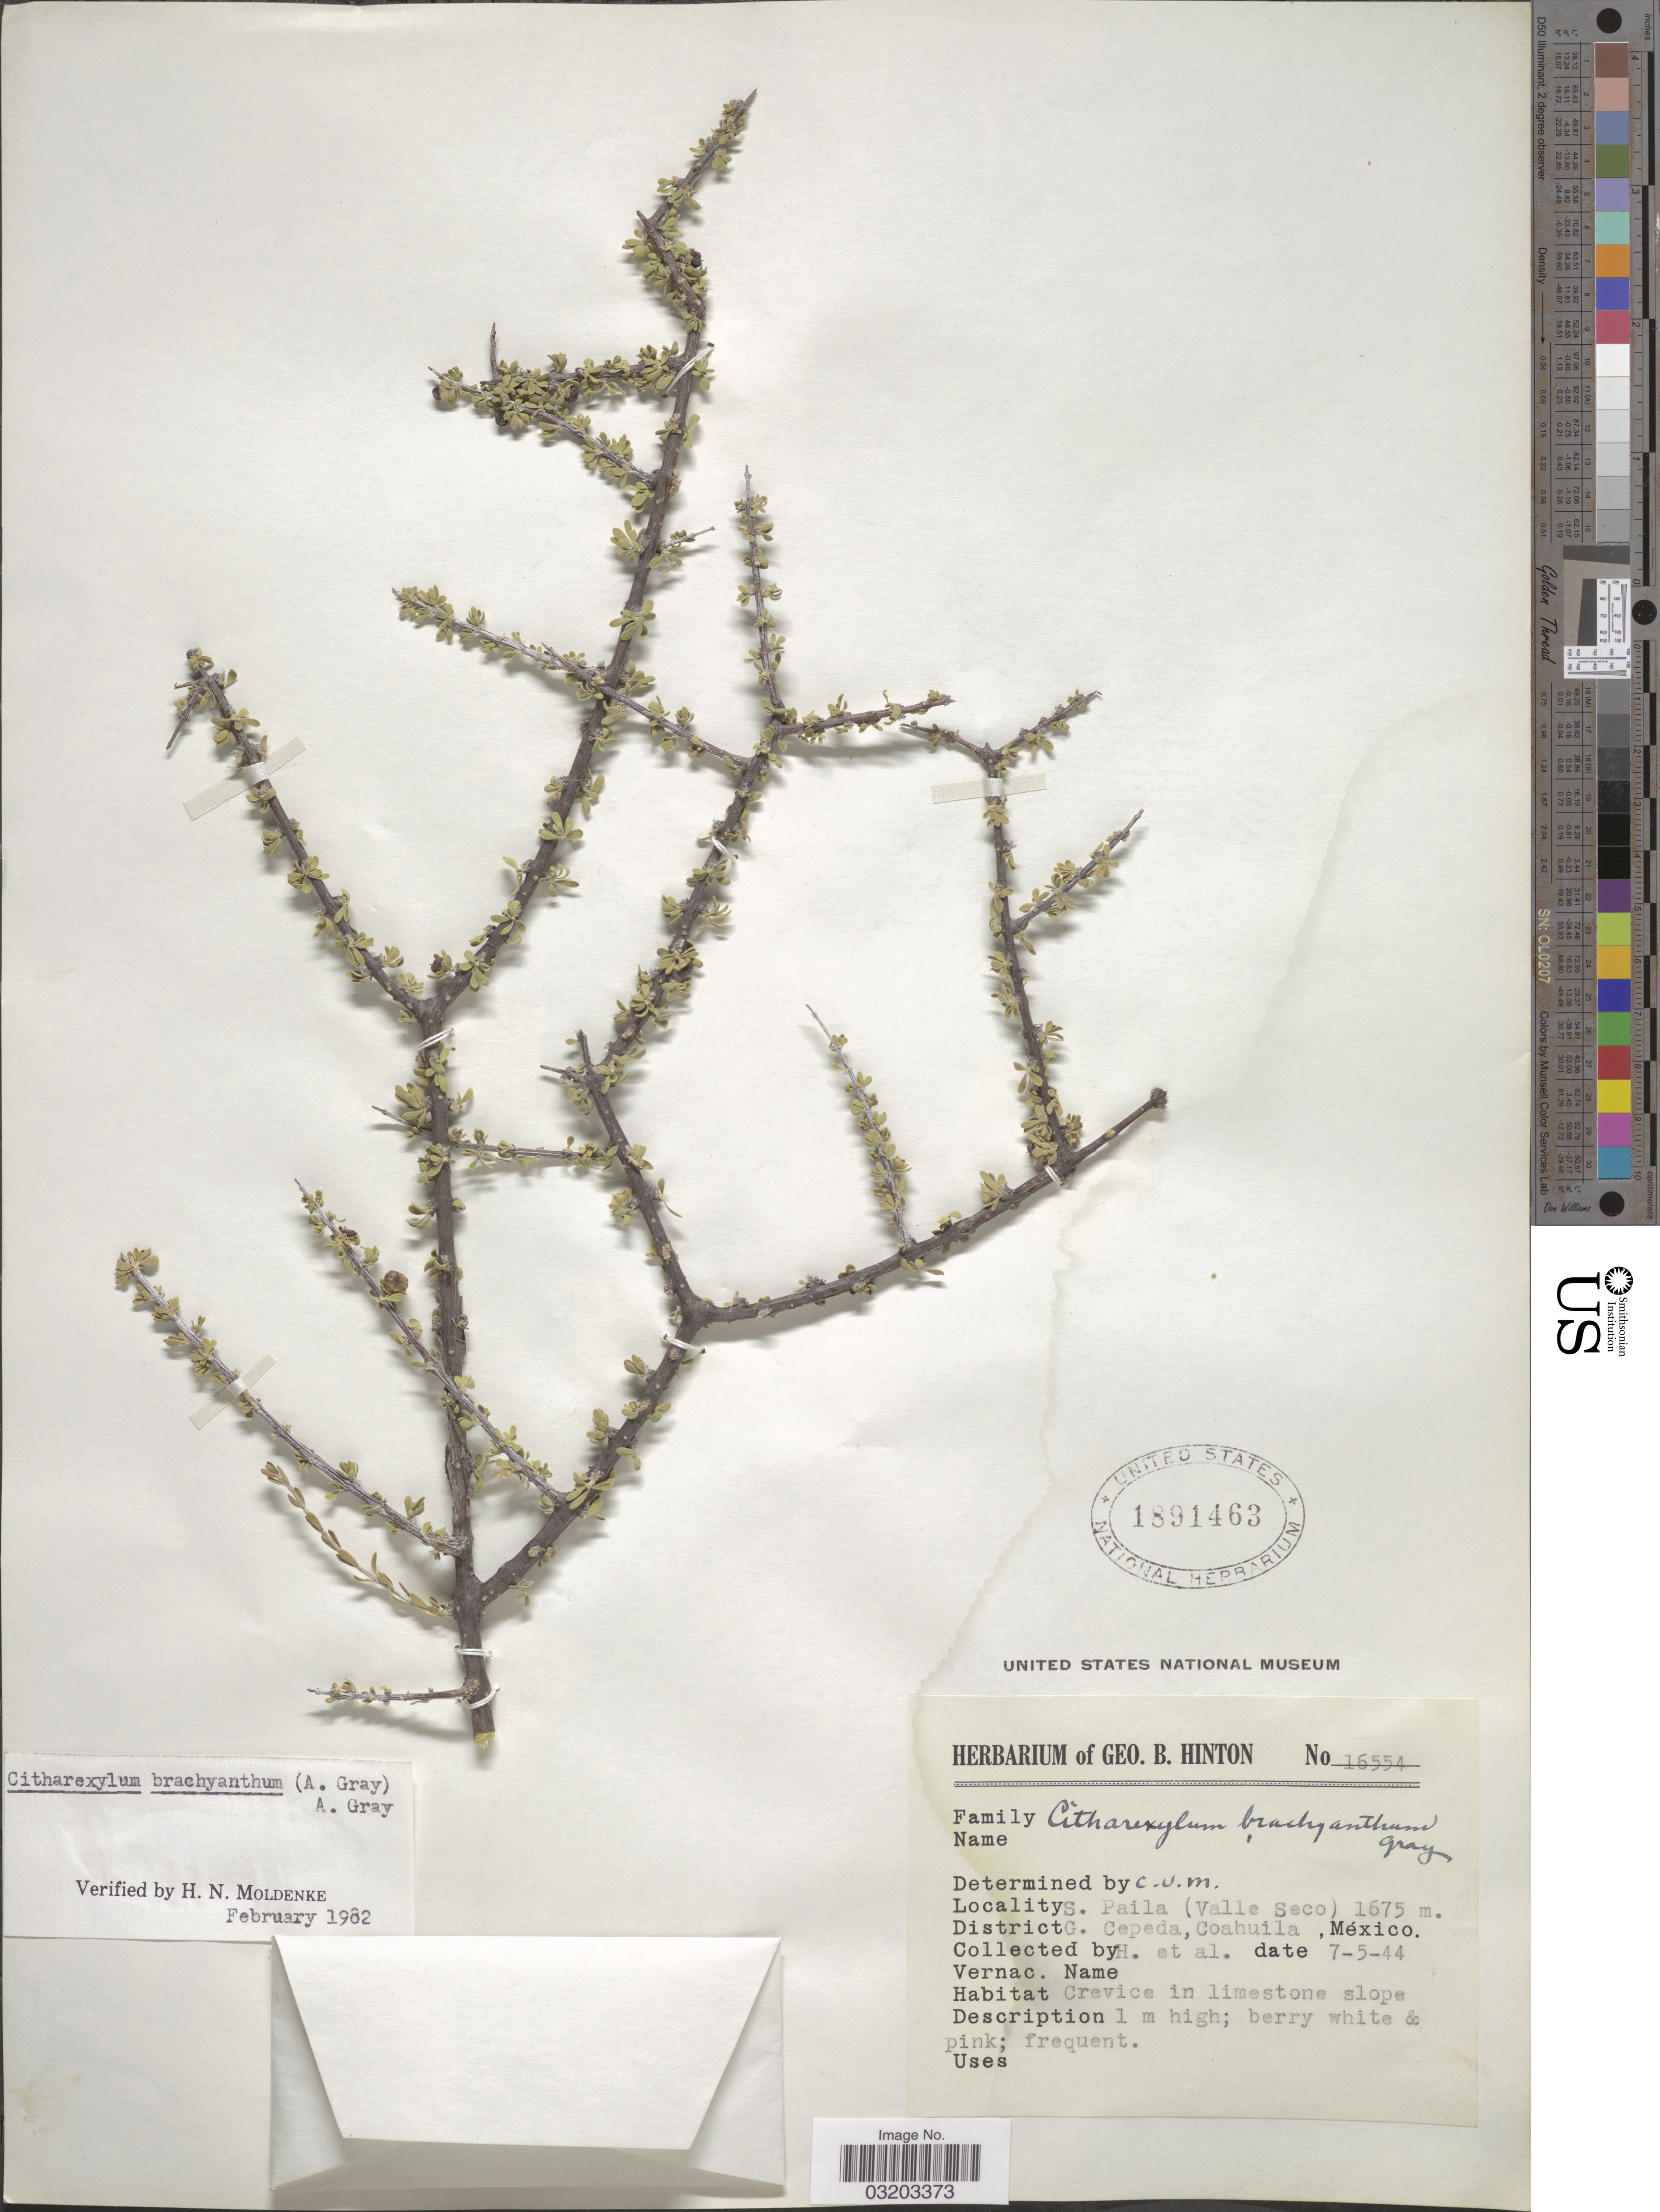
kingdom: Plantae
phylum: Tracheophyta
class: Magnoliopsida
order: Lamiales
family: Verbenaceae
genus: Citharexylum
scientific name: Citharexylum brachyanthum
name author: (A. Gray ex Hemsl.) A. Gray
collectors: G. B. Hinton & et al.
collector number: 16554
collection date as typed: Transcribed d/m/y: 7/5/44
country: Mexico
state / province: Coahuila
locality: S. Paila (Valle Seco). District G. Cepeda. Crevice in limestone slope.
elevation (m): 1675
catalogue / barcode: US 1891463